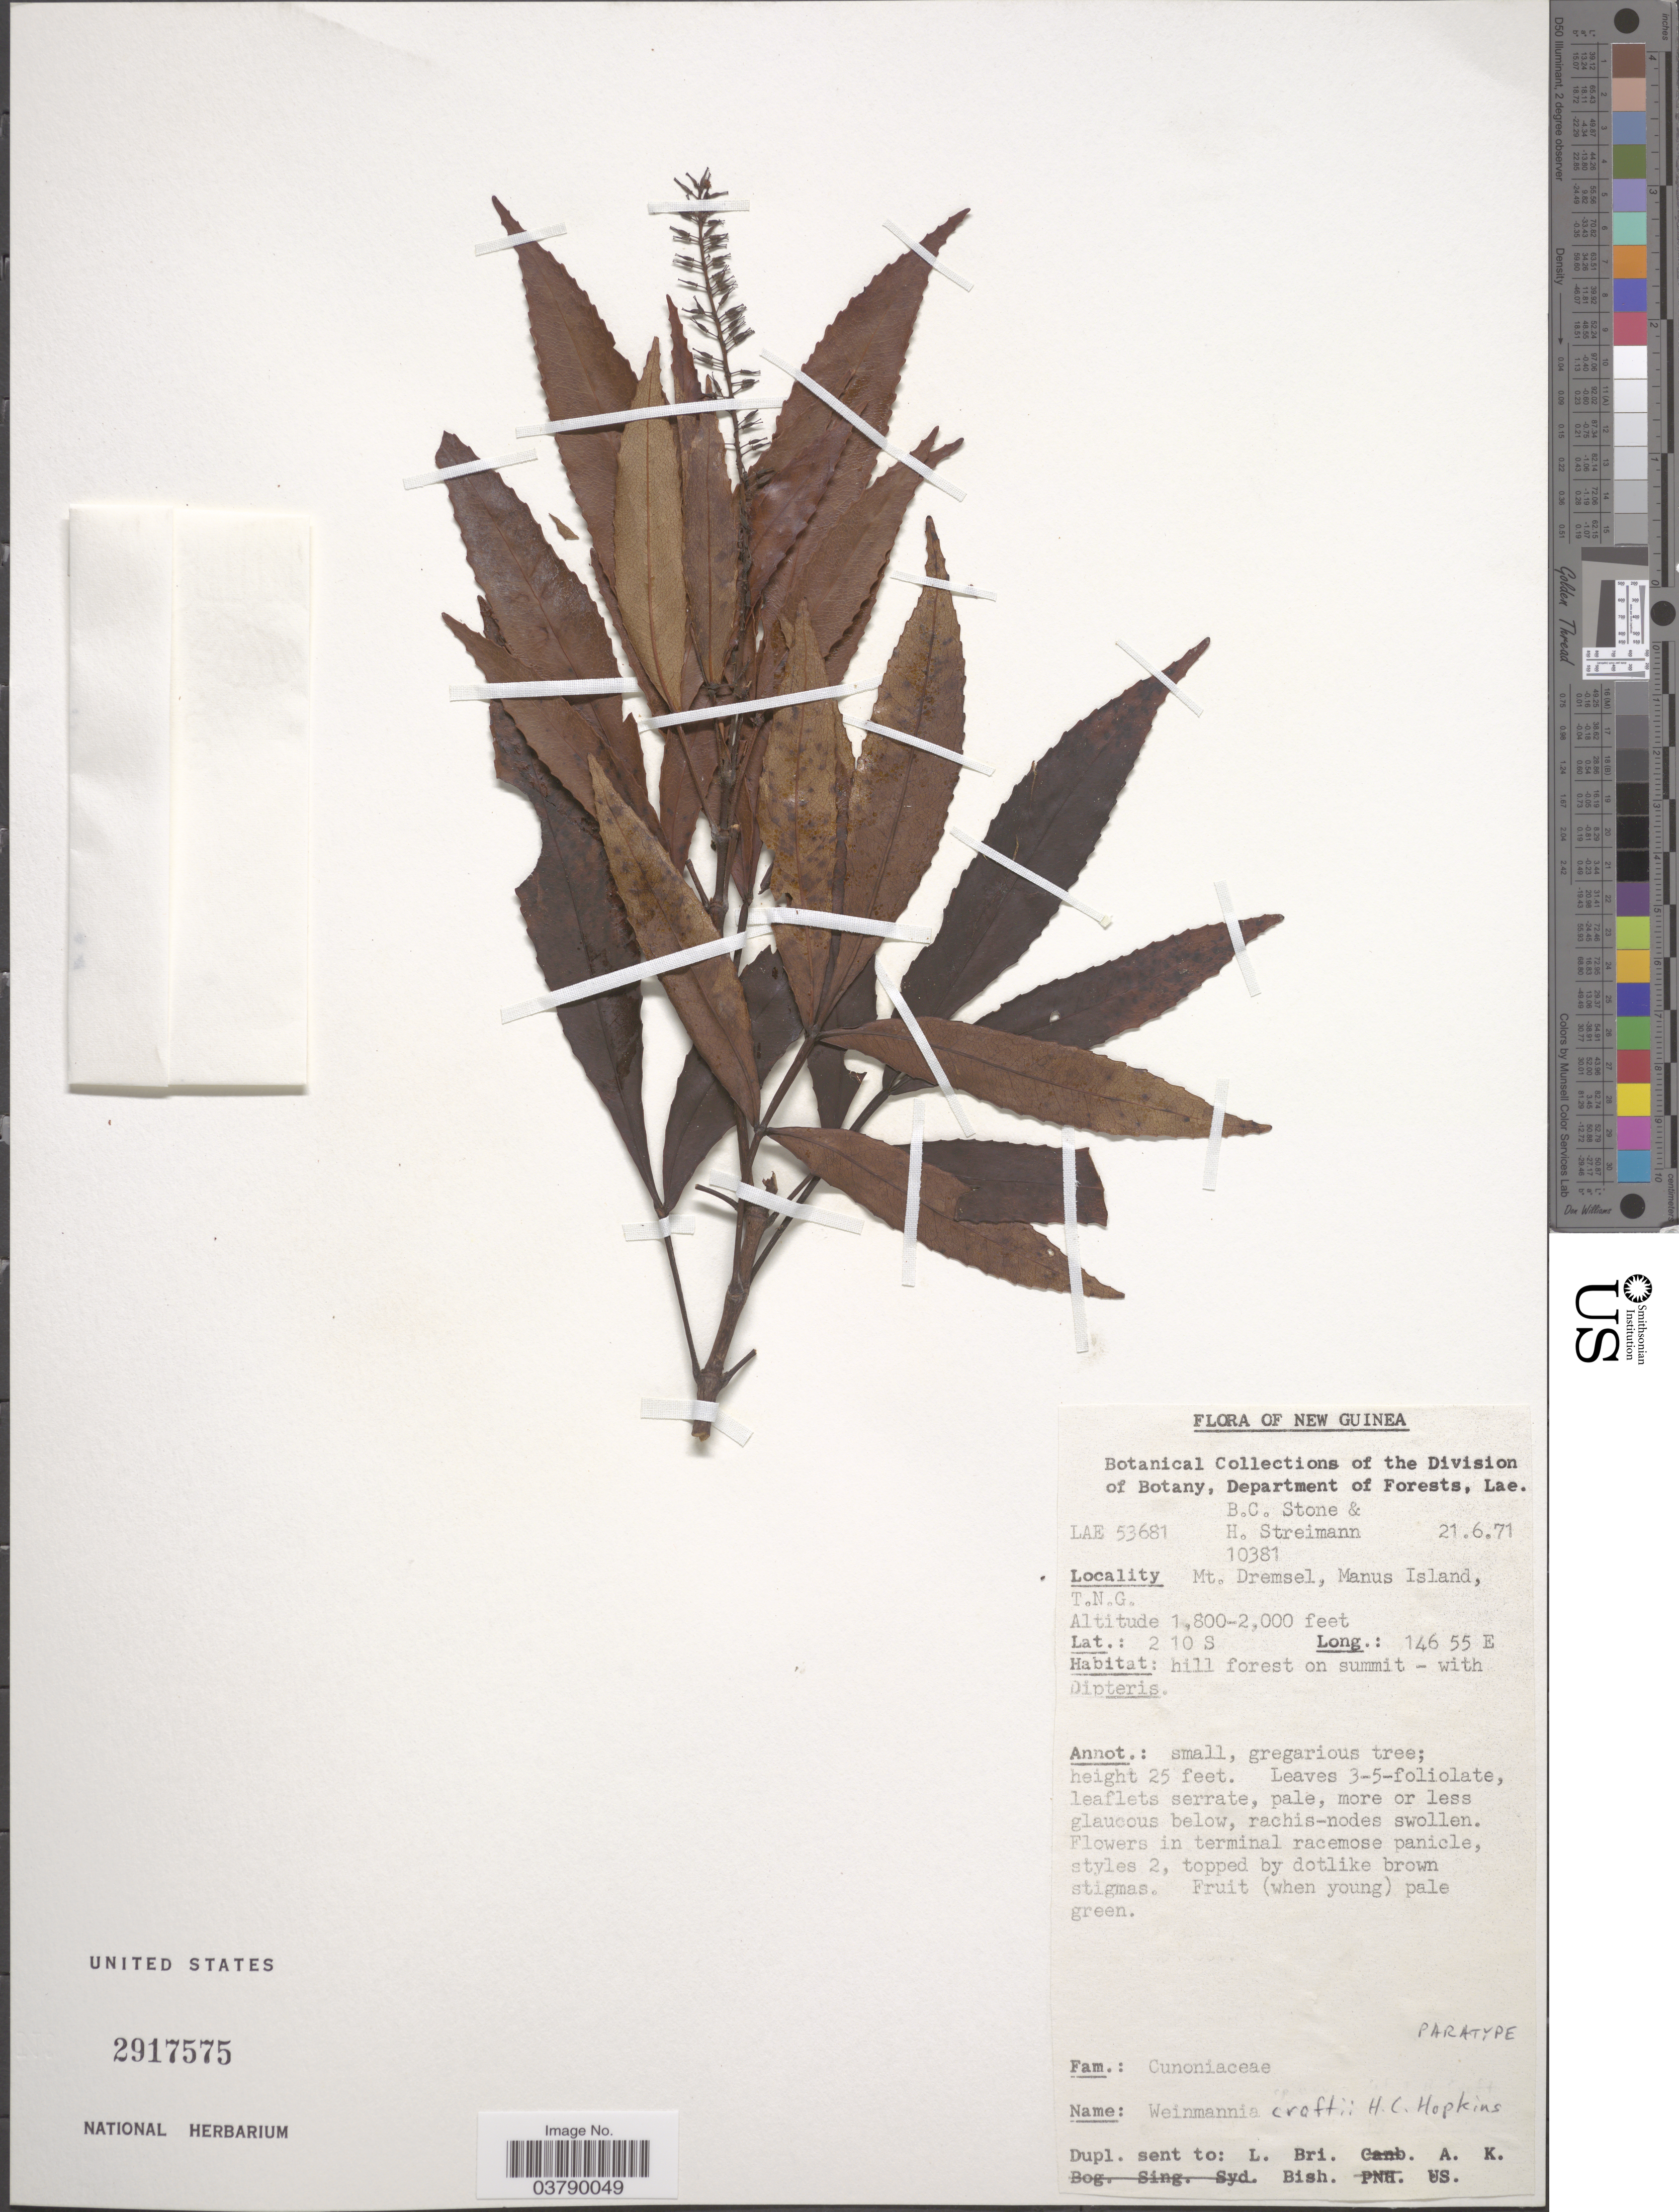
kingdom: Plantae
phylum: Tracheophyta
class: Magnoliopsida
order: Oxalidales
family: Cunoniaceae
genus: Pterophylla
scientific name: Pterophylla croftii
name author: (H.C. Hopkins) Pillon & H.C. Hopkins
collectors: B. C. Stone & H. Streimann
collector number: LAE53681/10381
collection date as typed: Transcribed d/m/y: 21/6/71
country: Papua New Guinea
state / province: Manus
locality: New Guinea. Mt. Dremsel, Manus Island, T.N.G.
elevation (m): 549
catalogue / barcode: US 2917575